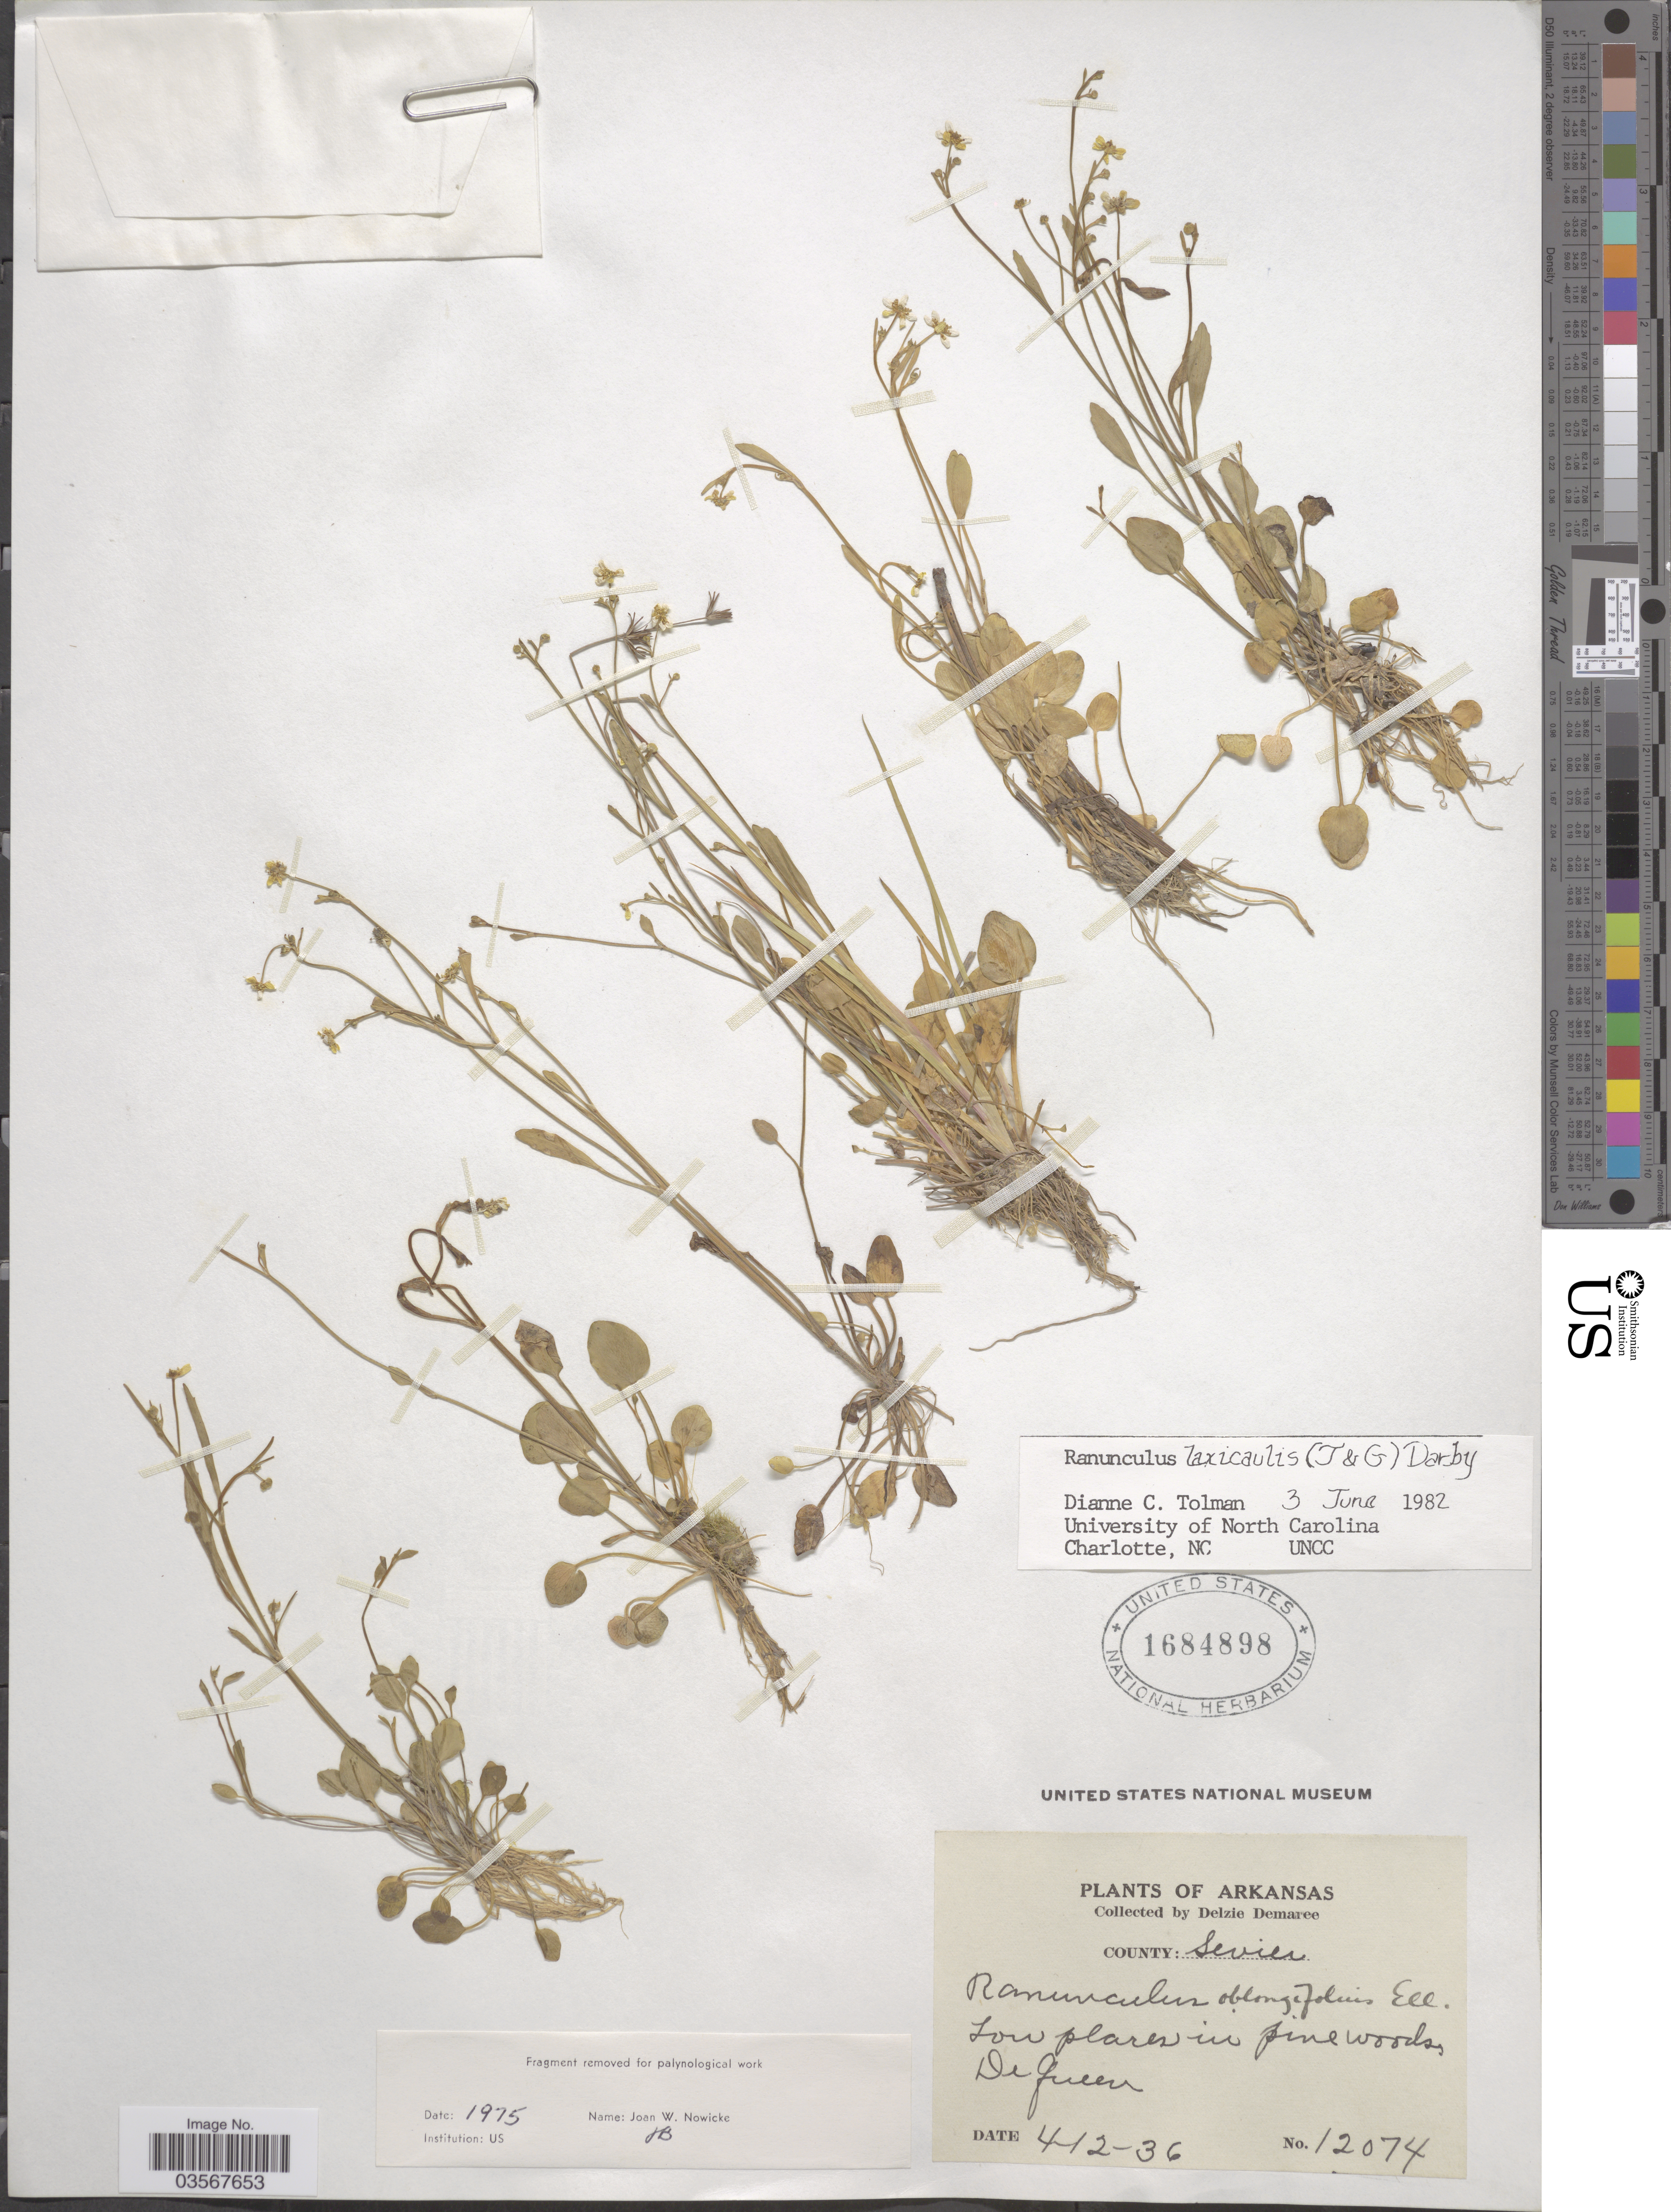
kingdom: Plantae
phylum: Tracheophyta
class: Magnoliopsida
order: Ranunculales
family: Ranunculaceae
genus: Ranunculus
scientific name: Ranunculus laxicaulis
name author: (Torr. & A. Gray) Darby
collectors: D. Demaree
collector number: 12074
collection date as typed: Transcribed d/m/y: 12/4/36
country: United States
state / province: Arkansas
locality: County: Sevier. De Queen.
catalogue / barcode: US 1684898